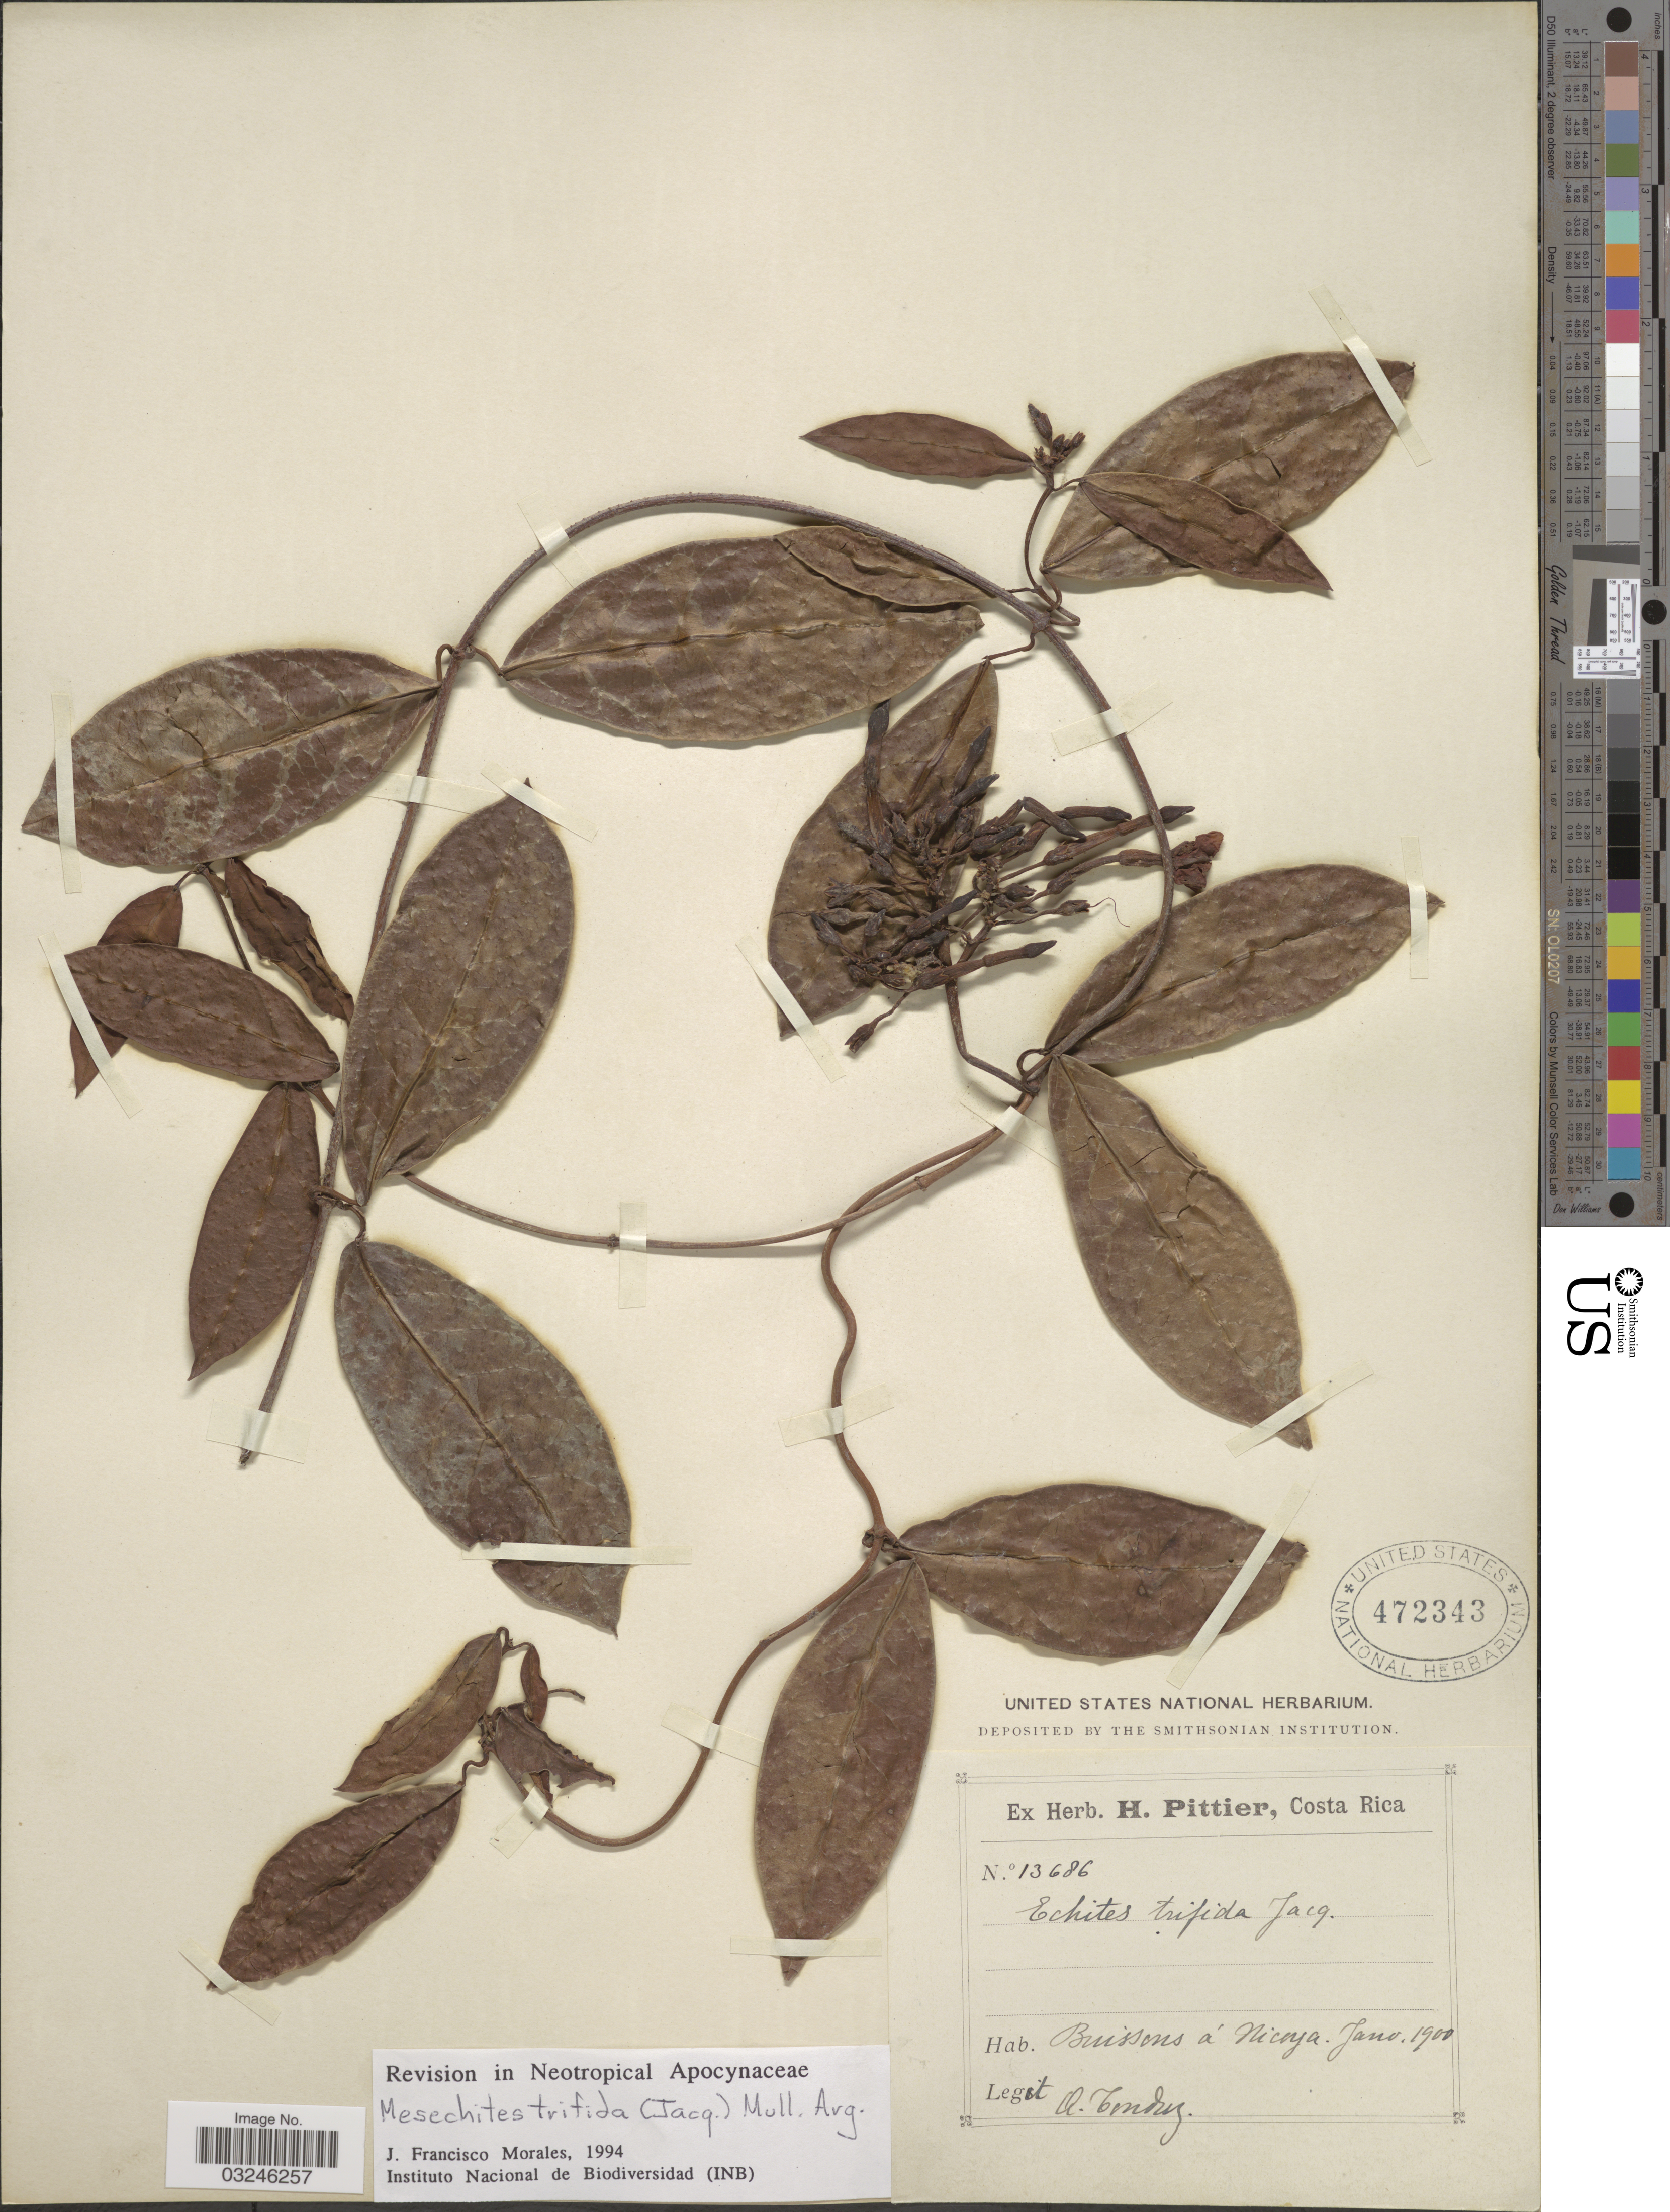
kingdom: Plantae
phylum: Tracheophyta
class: Magnoliopsida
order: Gentianales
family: Apocynaceae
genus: Mesechites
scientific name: Mesechites trifidus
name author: (Jacq.) Müll. Arg.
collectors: A. Tonduz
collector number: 13686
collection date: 1900-01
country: Costa Rica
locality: Buissons á Nicoya.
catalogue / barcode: US 472343